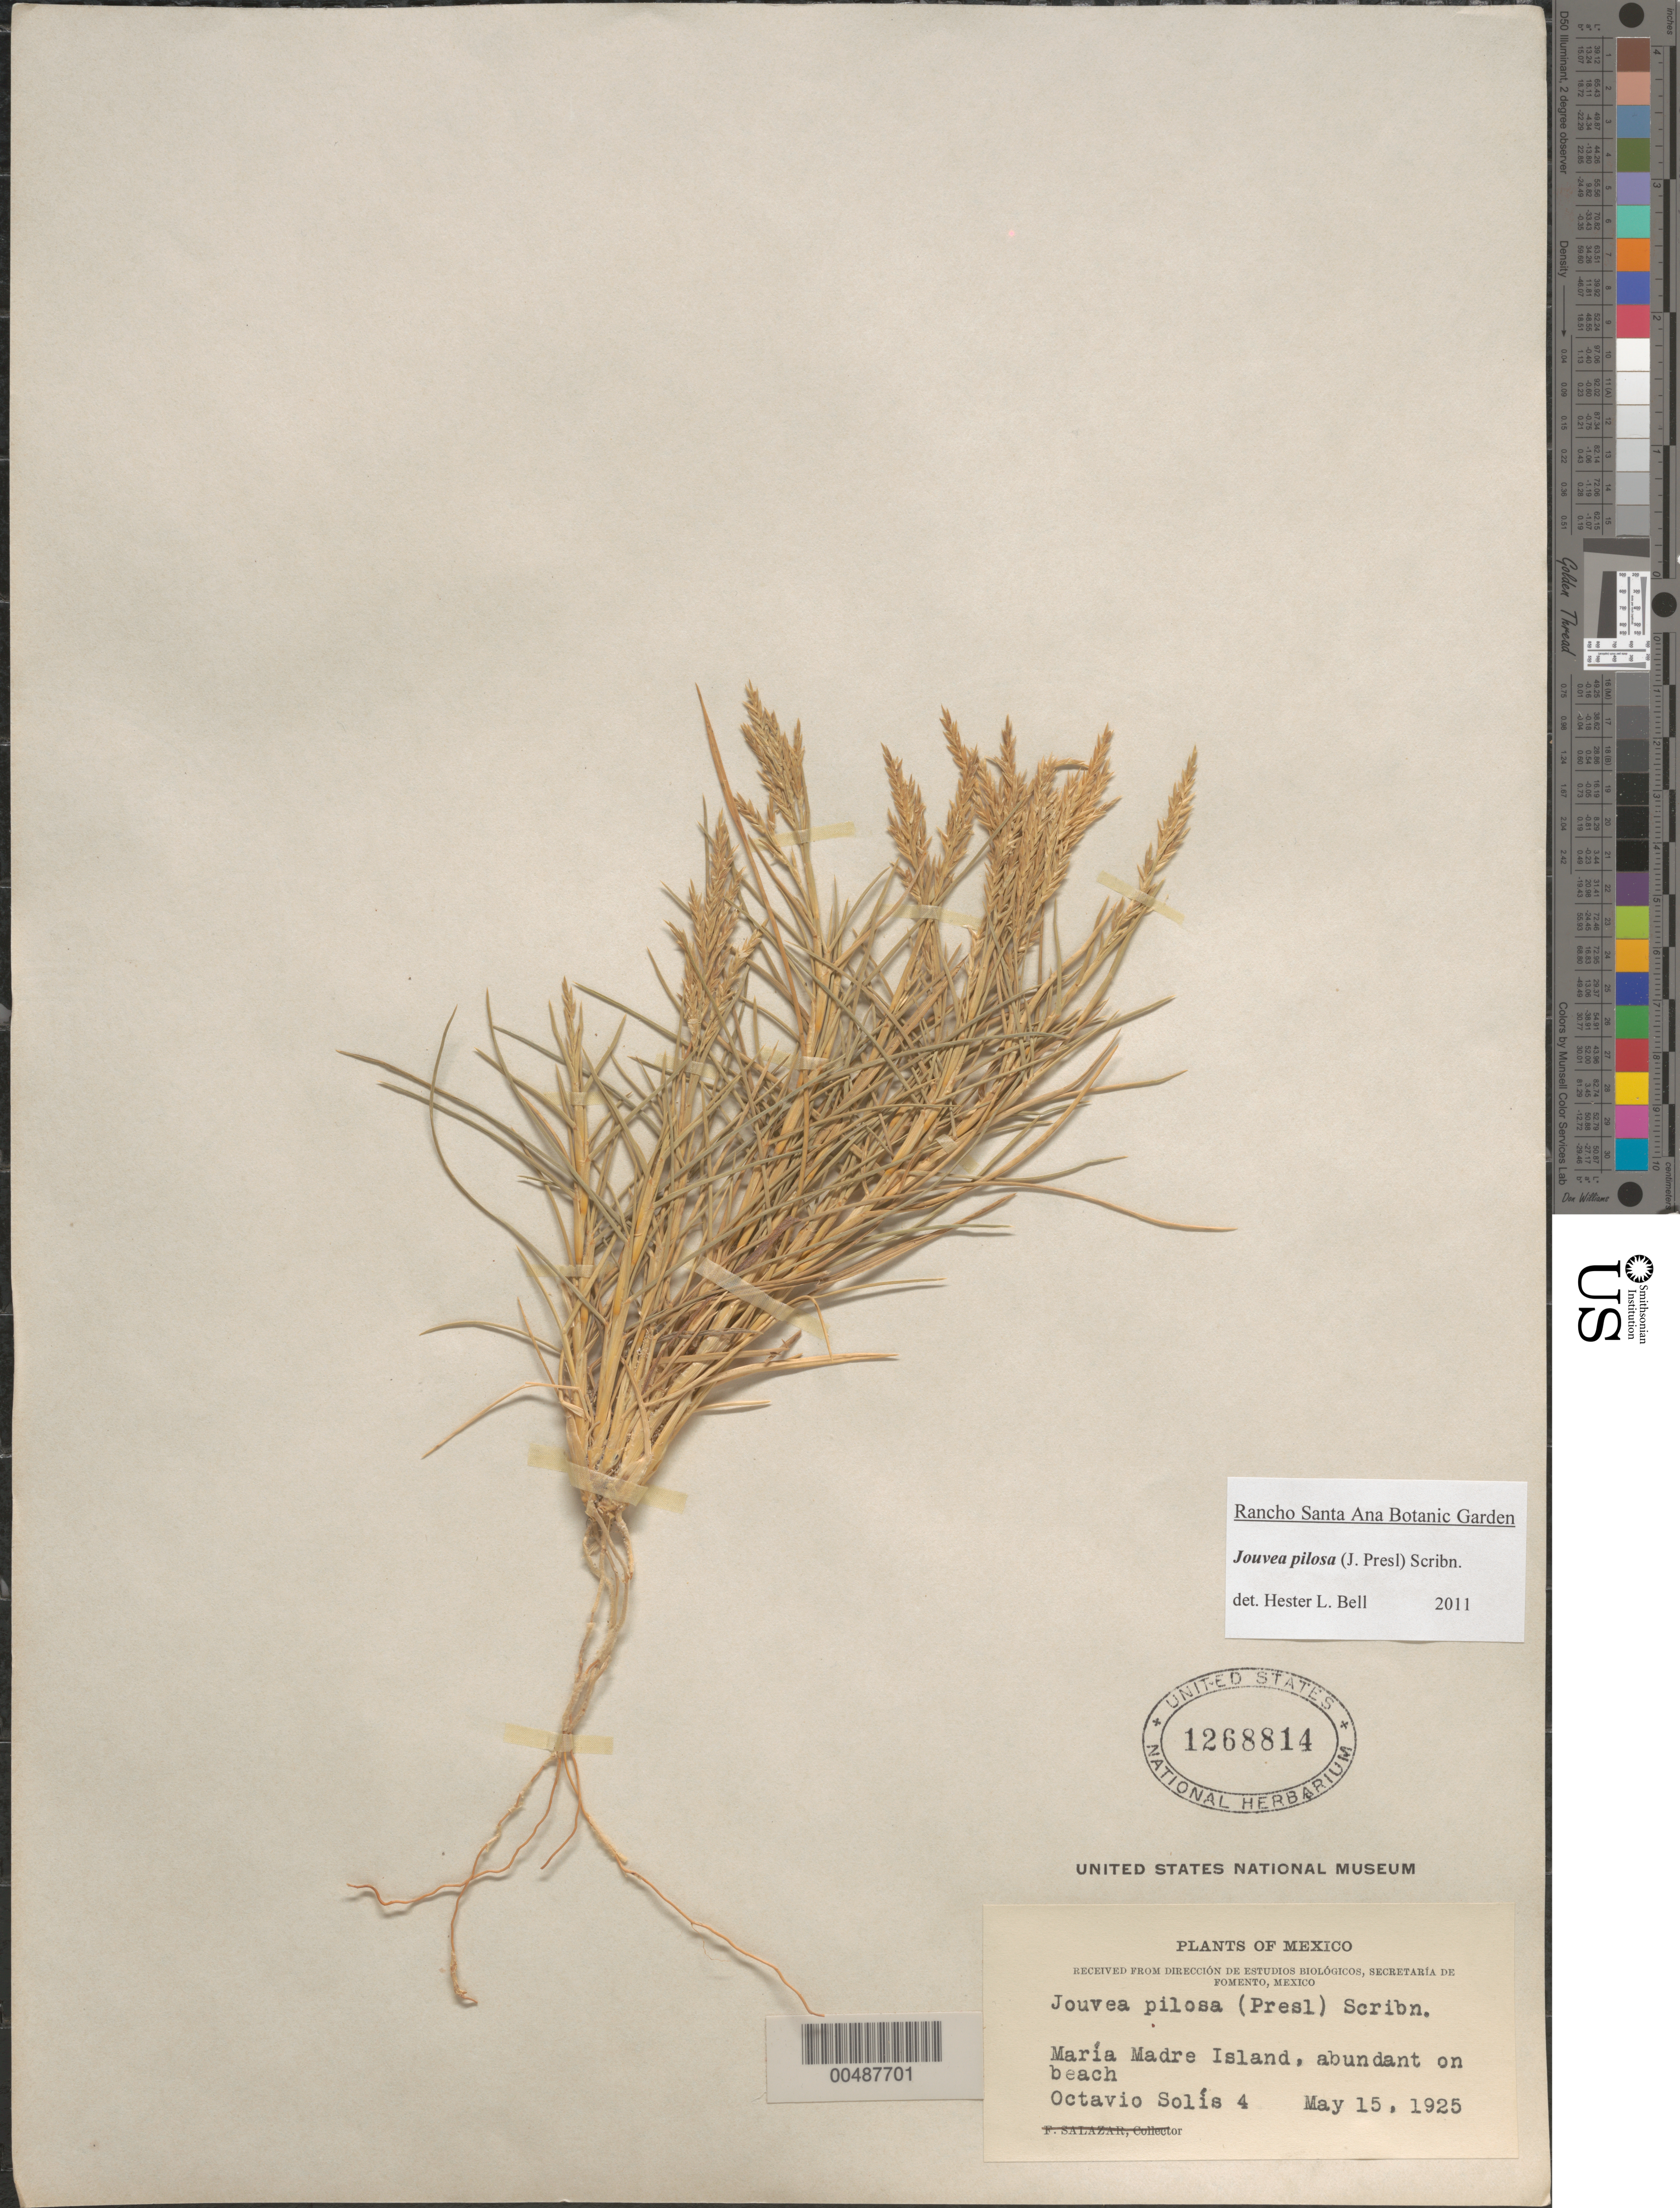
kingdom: Plantae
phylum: Tracheophyta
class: Liliopsida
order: Poales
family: Poaceae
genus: Jouvea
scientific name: Jouvea pilosa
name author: (J. Presl) Scribn.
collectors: O. Solis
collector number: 4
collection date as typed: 15 May 1925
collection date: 1925-05-15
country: Mexico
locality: Mar¡a Madre Island, on beach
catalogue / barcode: US 1268814